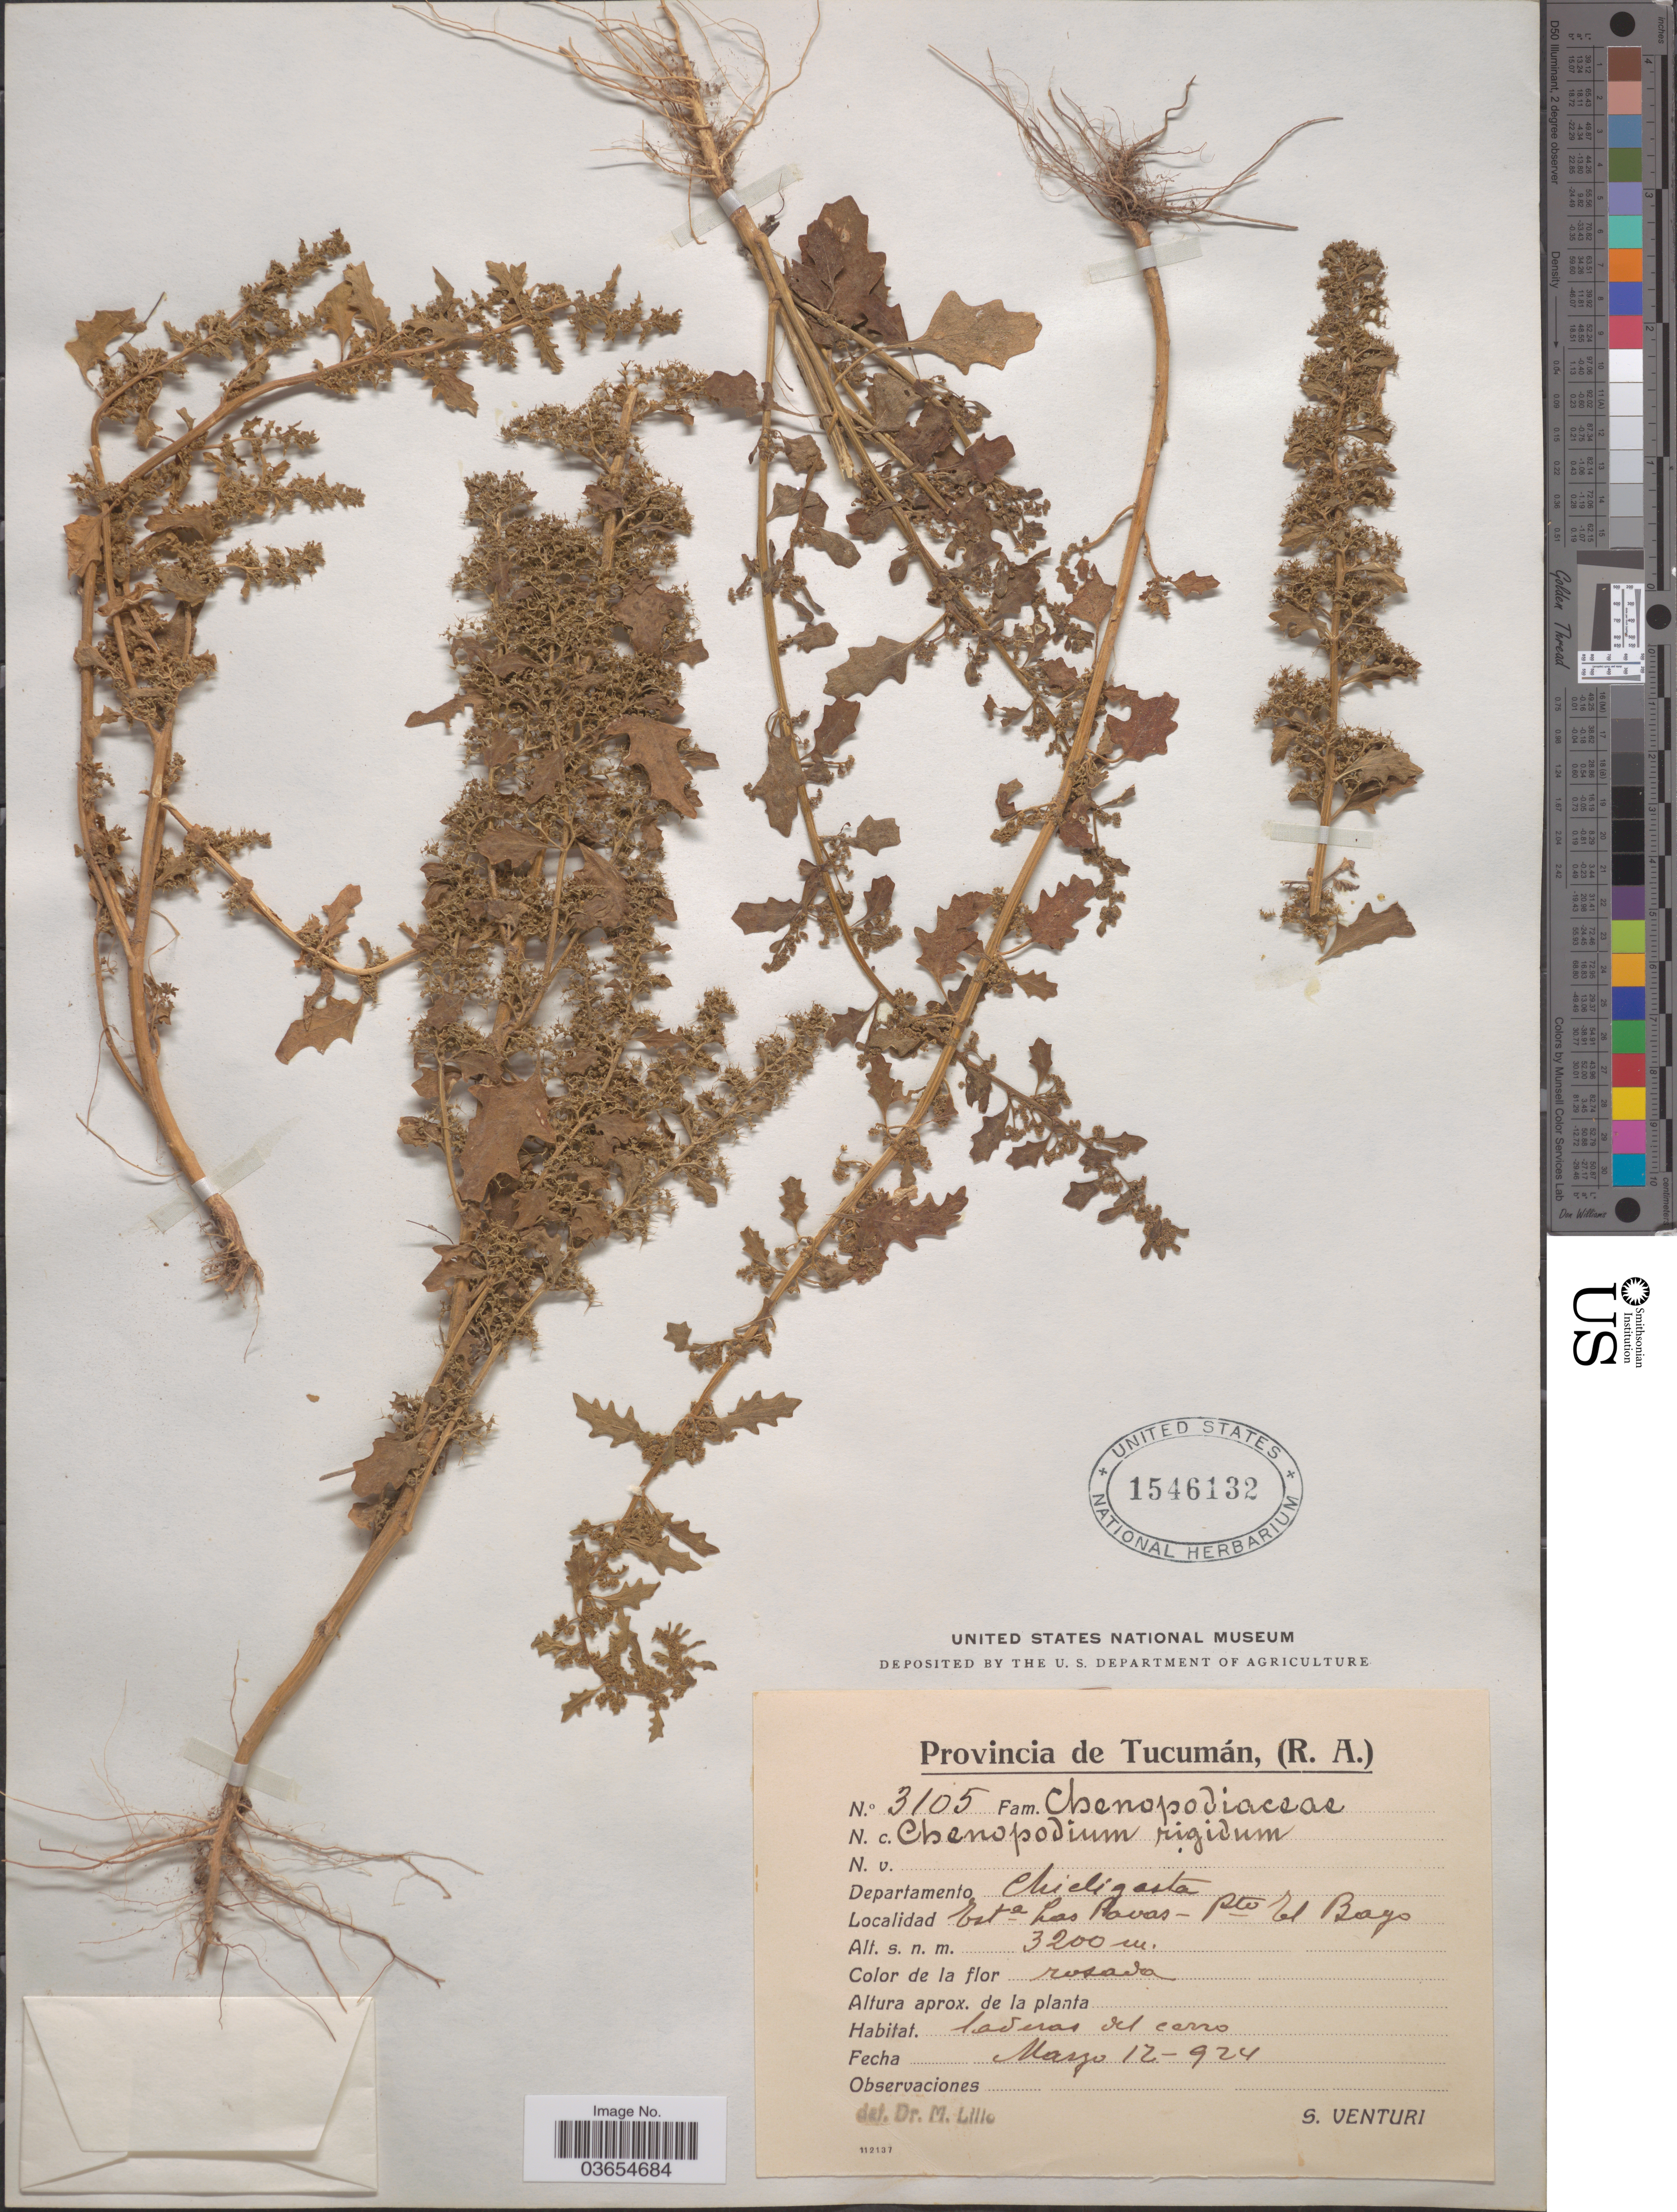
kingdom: Plantae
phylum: Tracheophyta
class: Magnoliopsida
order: Caryophyllales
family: Amaranthaceae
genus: Chenopodium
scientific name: Chenopodium rigidum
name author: Lingelsh.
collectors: S. Venturi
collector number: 3105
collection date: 1924-05-12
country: Argentina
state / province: Tucuman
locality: Departamento Chicligasta. Esta. Las Pavas - Pto. el Bayo.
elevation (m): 3200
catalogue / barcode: US 1546132